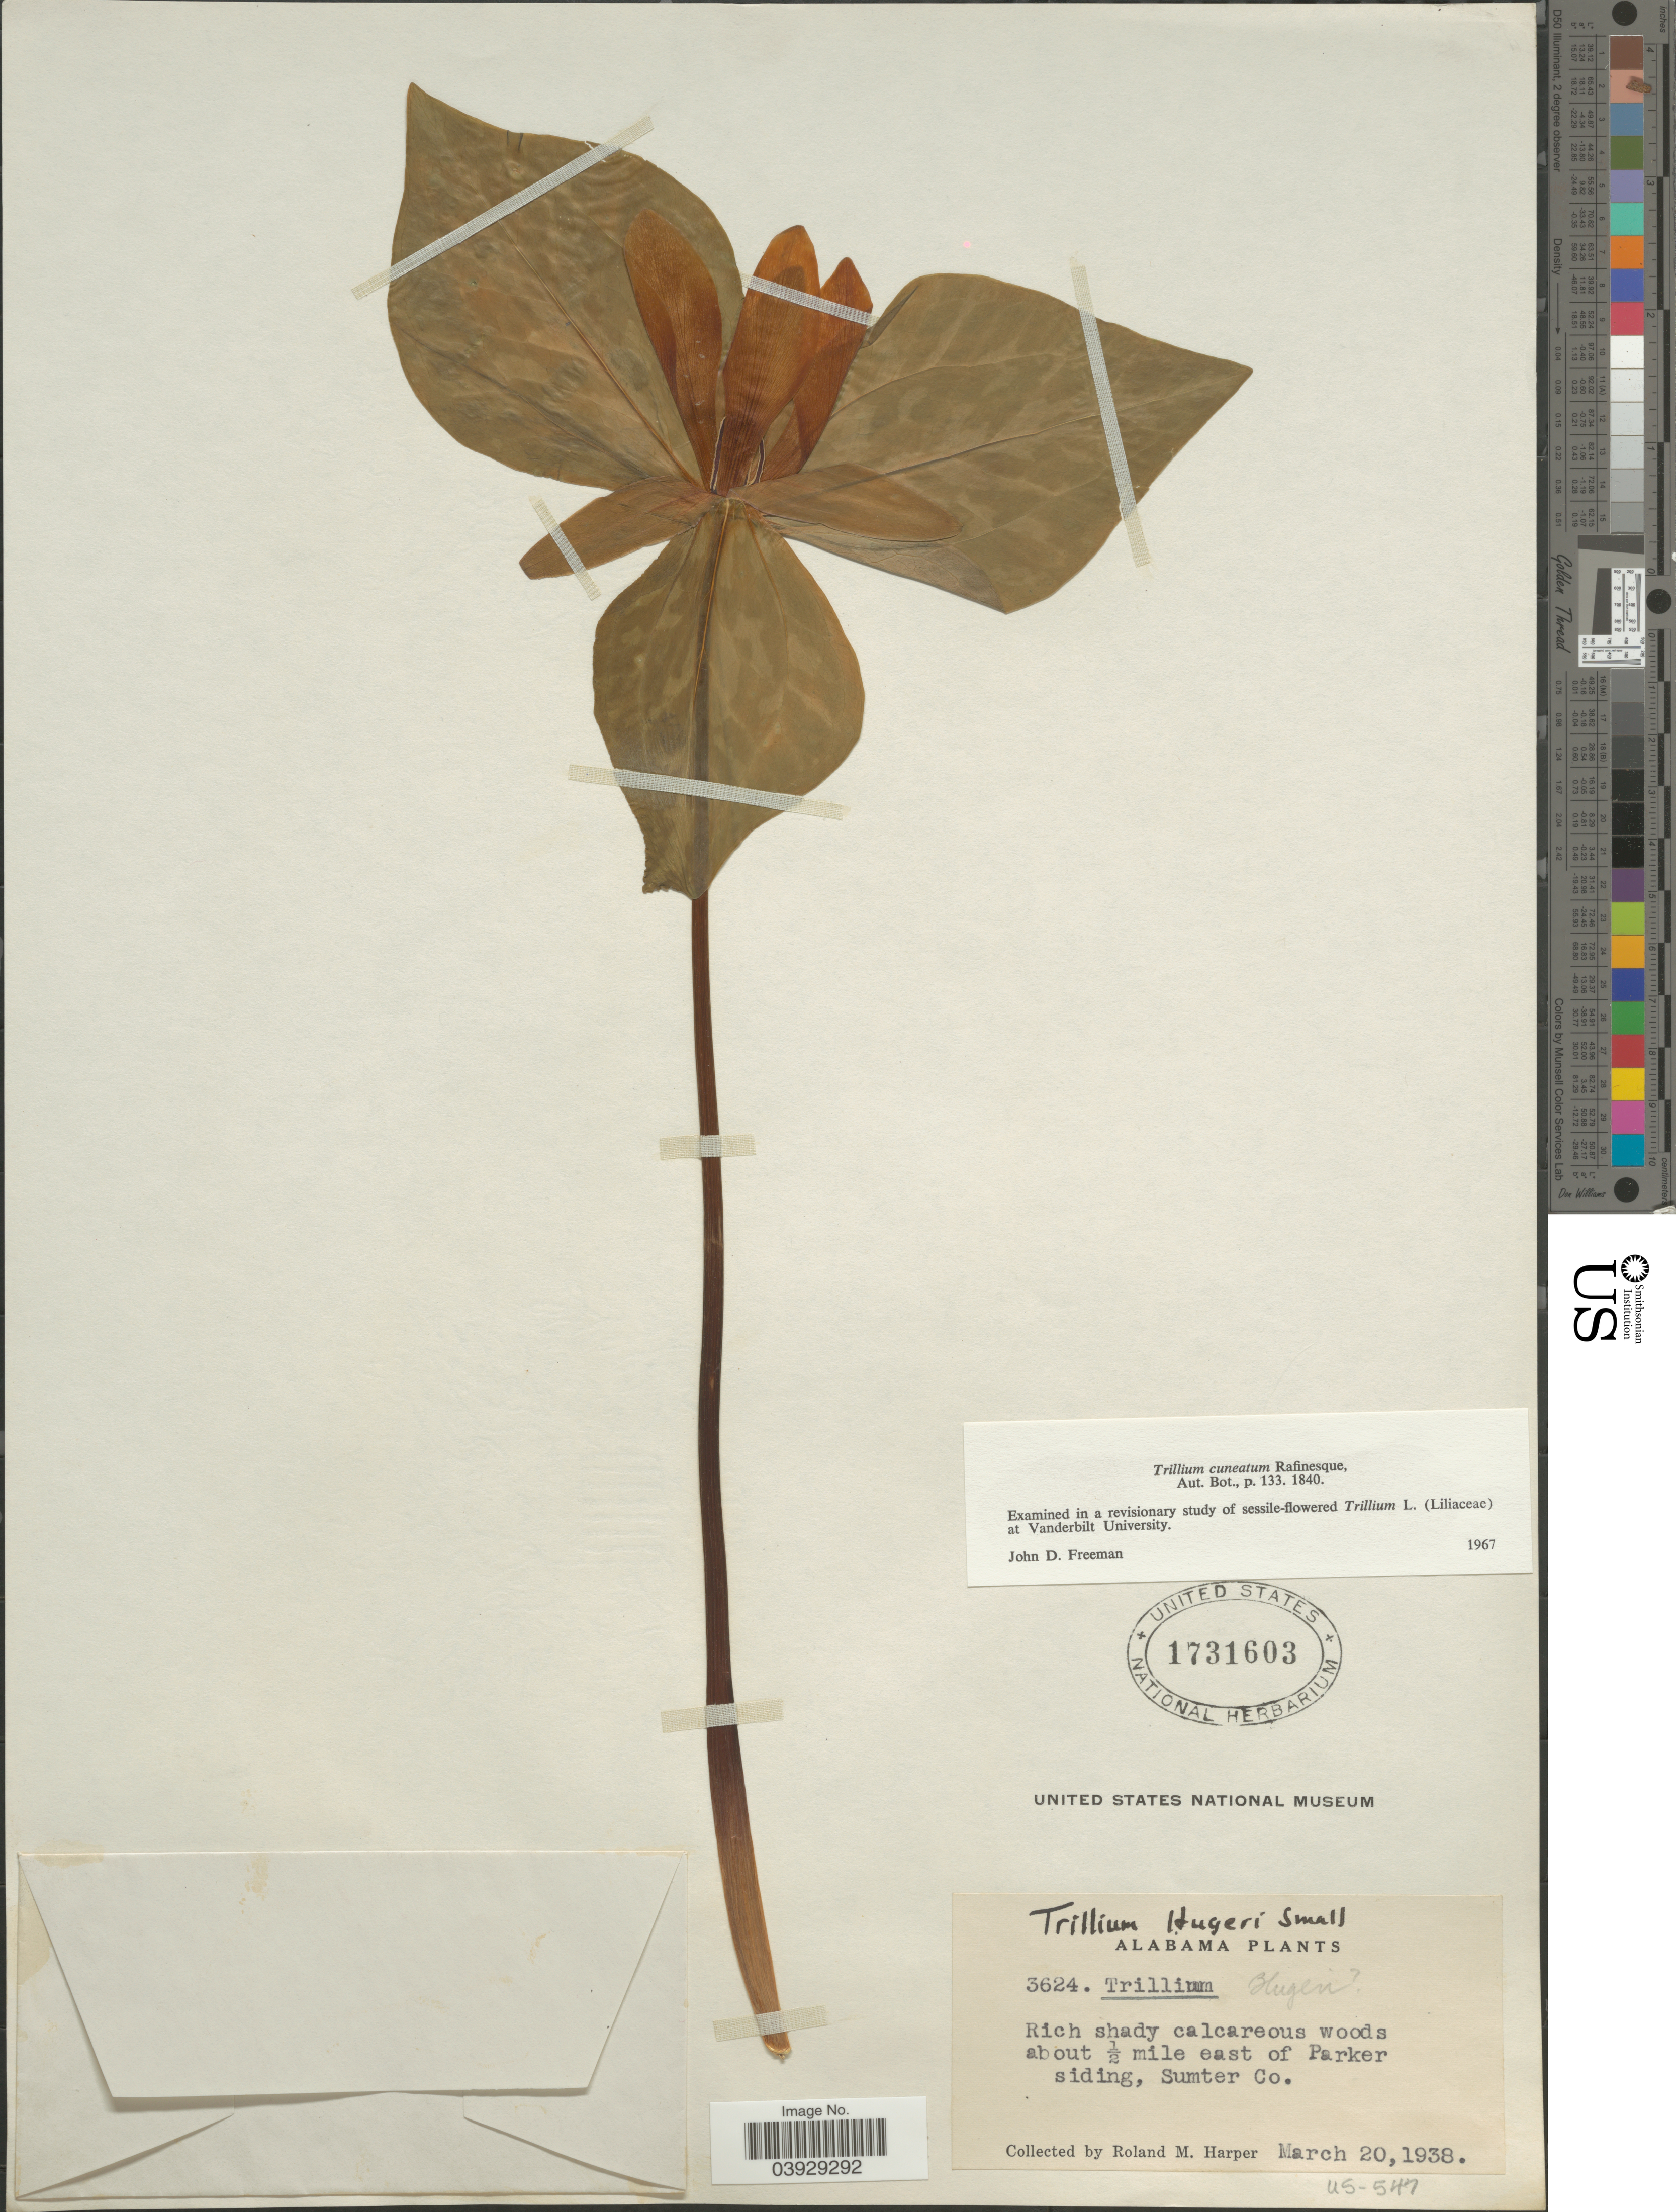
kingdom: Plantae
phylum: Tracheophyta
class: Liliopsida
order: Liliales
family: Melanthiaceae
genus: Trillium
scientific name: Trillium cuneatum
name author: Raf.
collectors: R. M. Harper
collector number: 3624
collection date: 1938-03-20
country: United States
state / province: Alabama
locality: About ½ mile east of Parker siding, Sumter Co.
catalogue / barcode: US 1731603